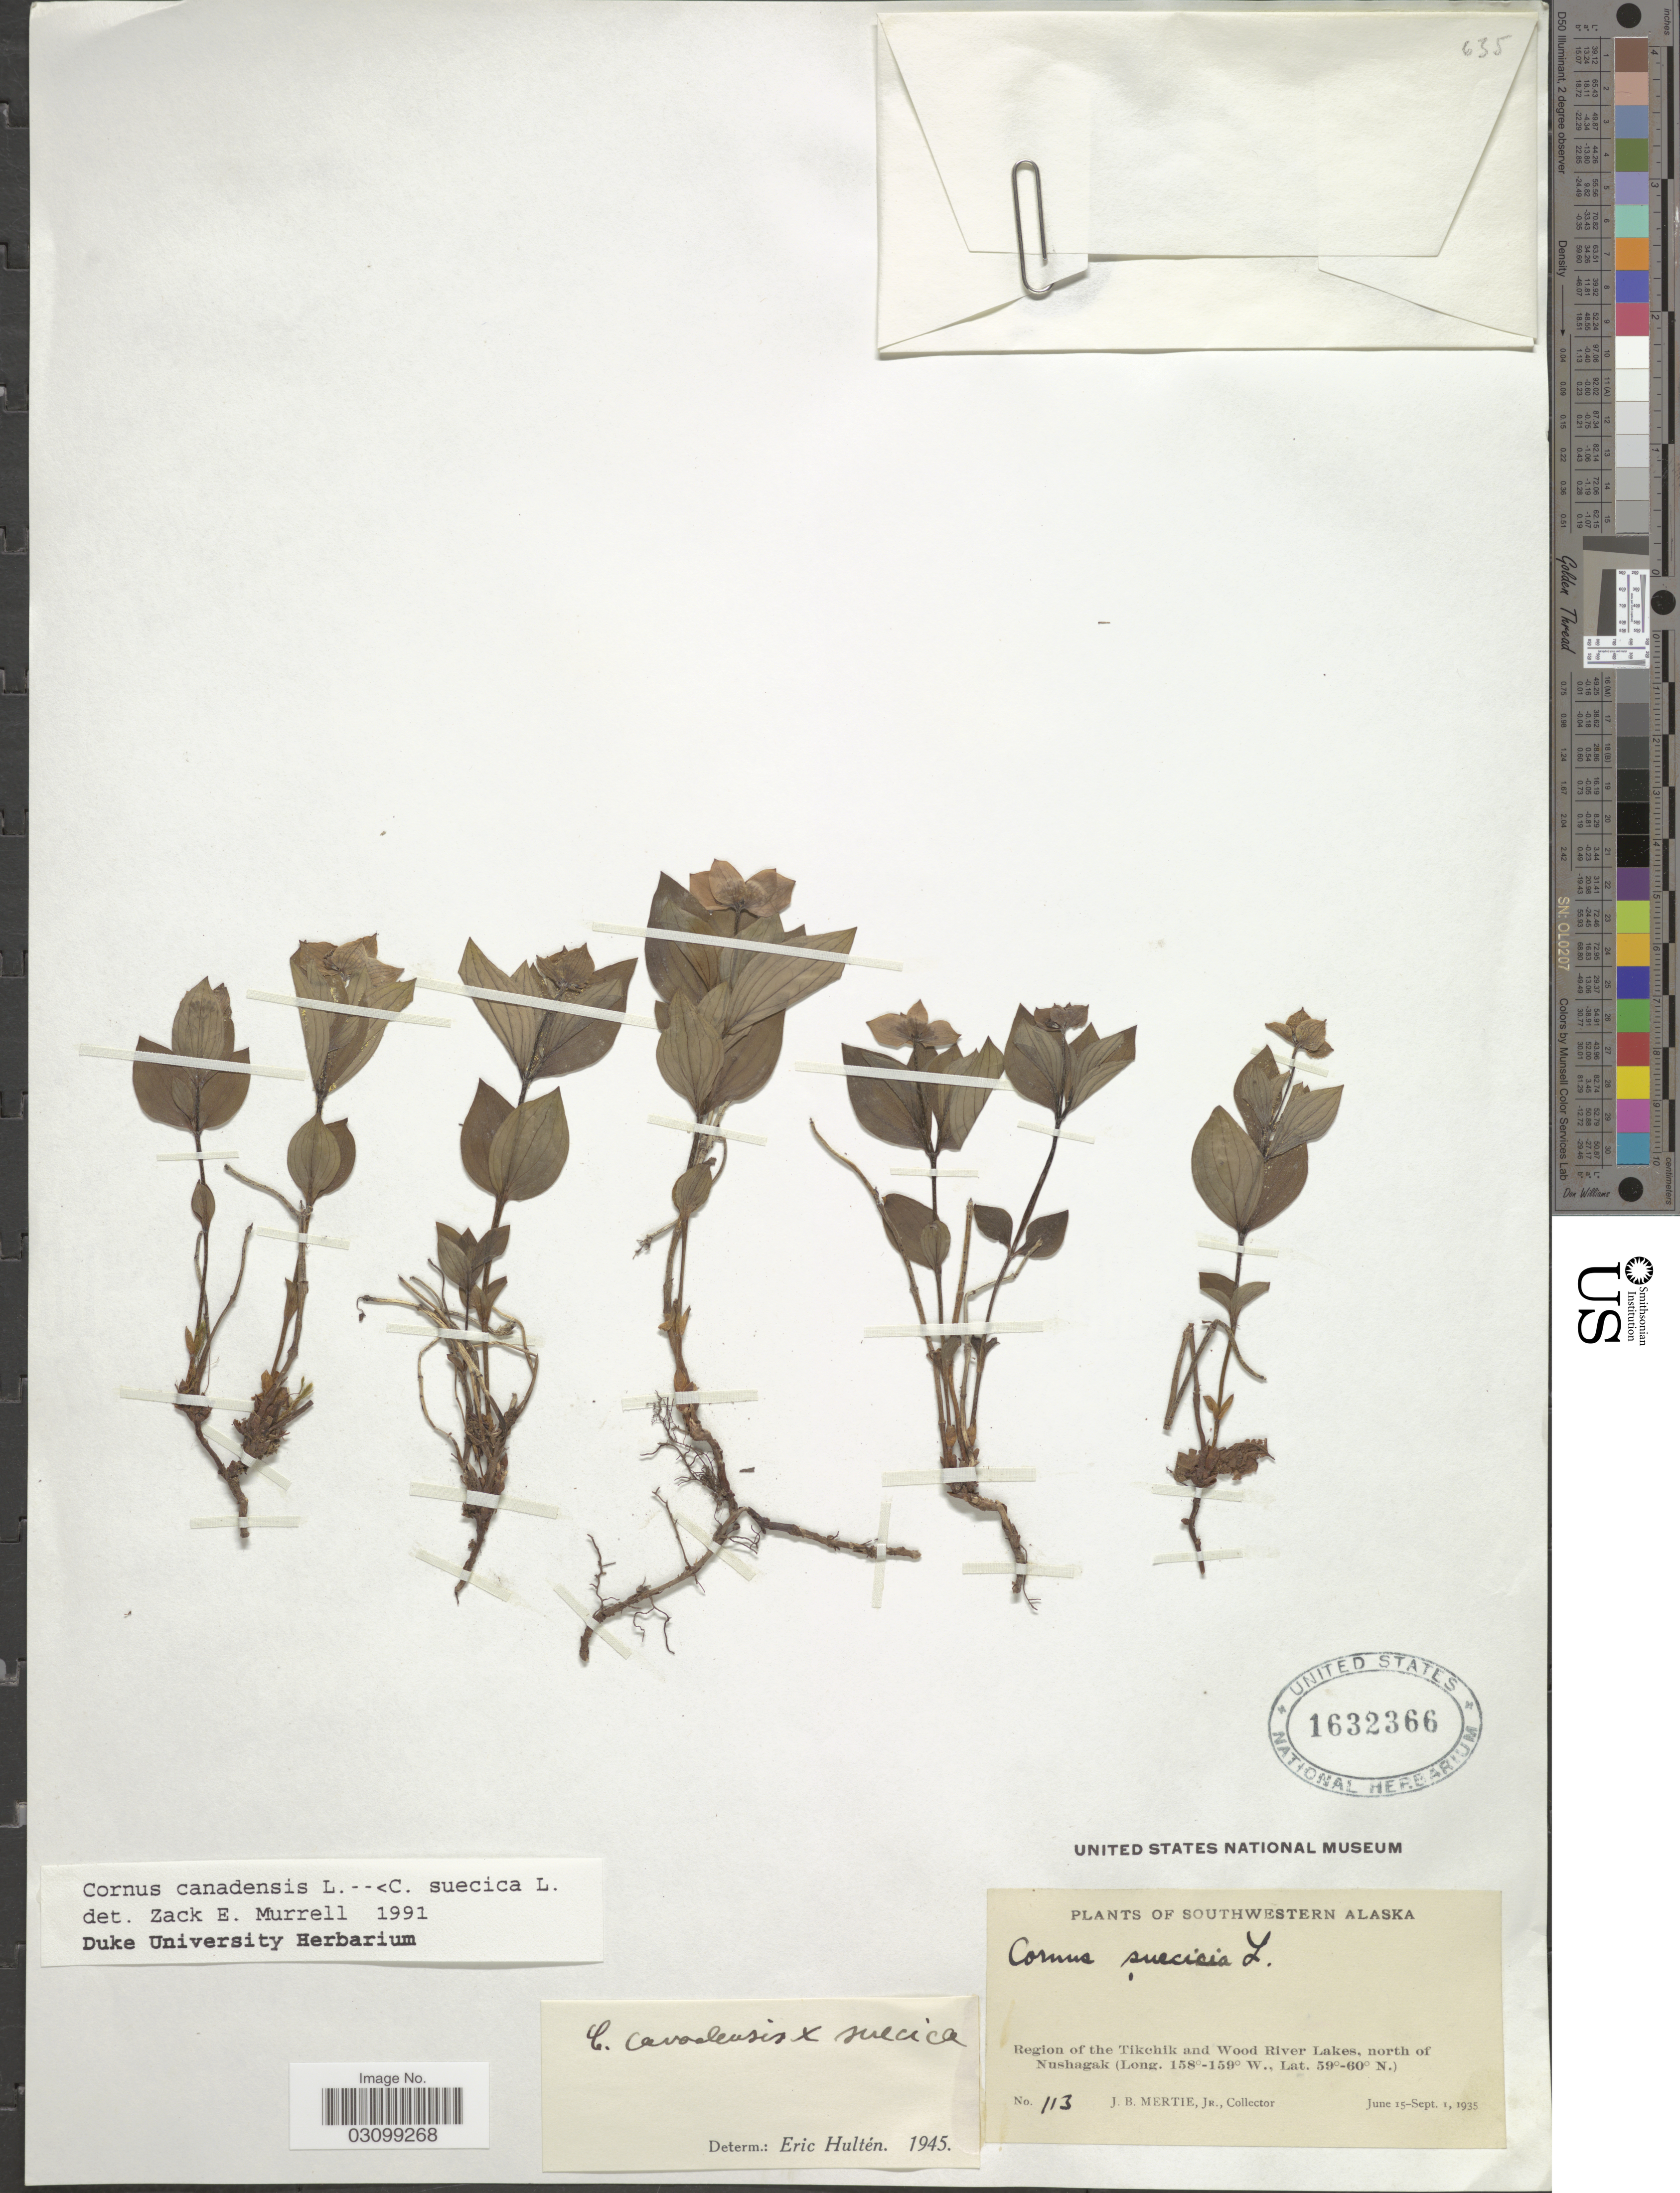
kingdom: Plantae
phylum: Tracheophyta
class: Magnoliopsida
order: Cornales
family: Cornaceae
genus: Cornus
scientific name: Cornus sp.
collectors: J. Mertie Jr.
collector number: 113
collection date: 1935-06-15/1935-09-01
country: United States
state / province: Alaska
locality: Southwestern Alaska. Region of the Tikchik and Wood River Lakes, north of Nushagak.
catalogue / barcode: US 1632366